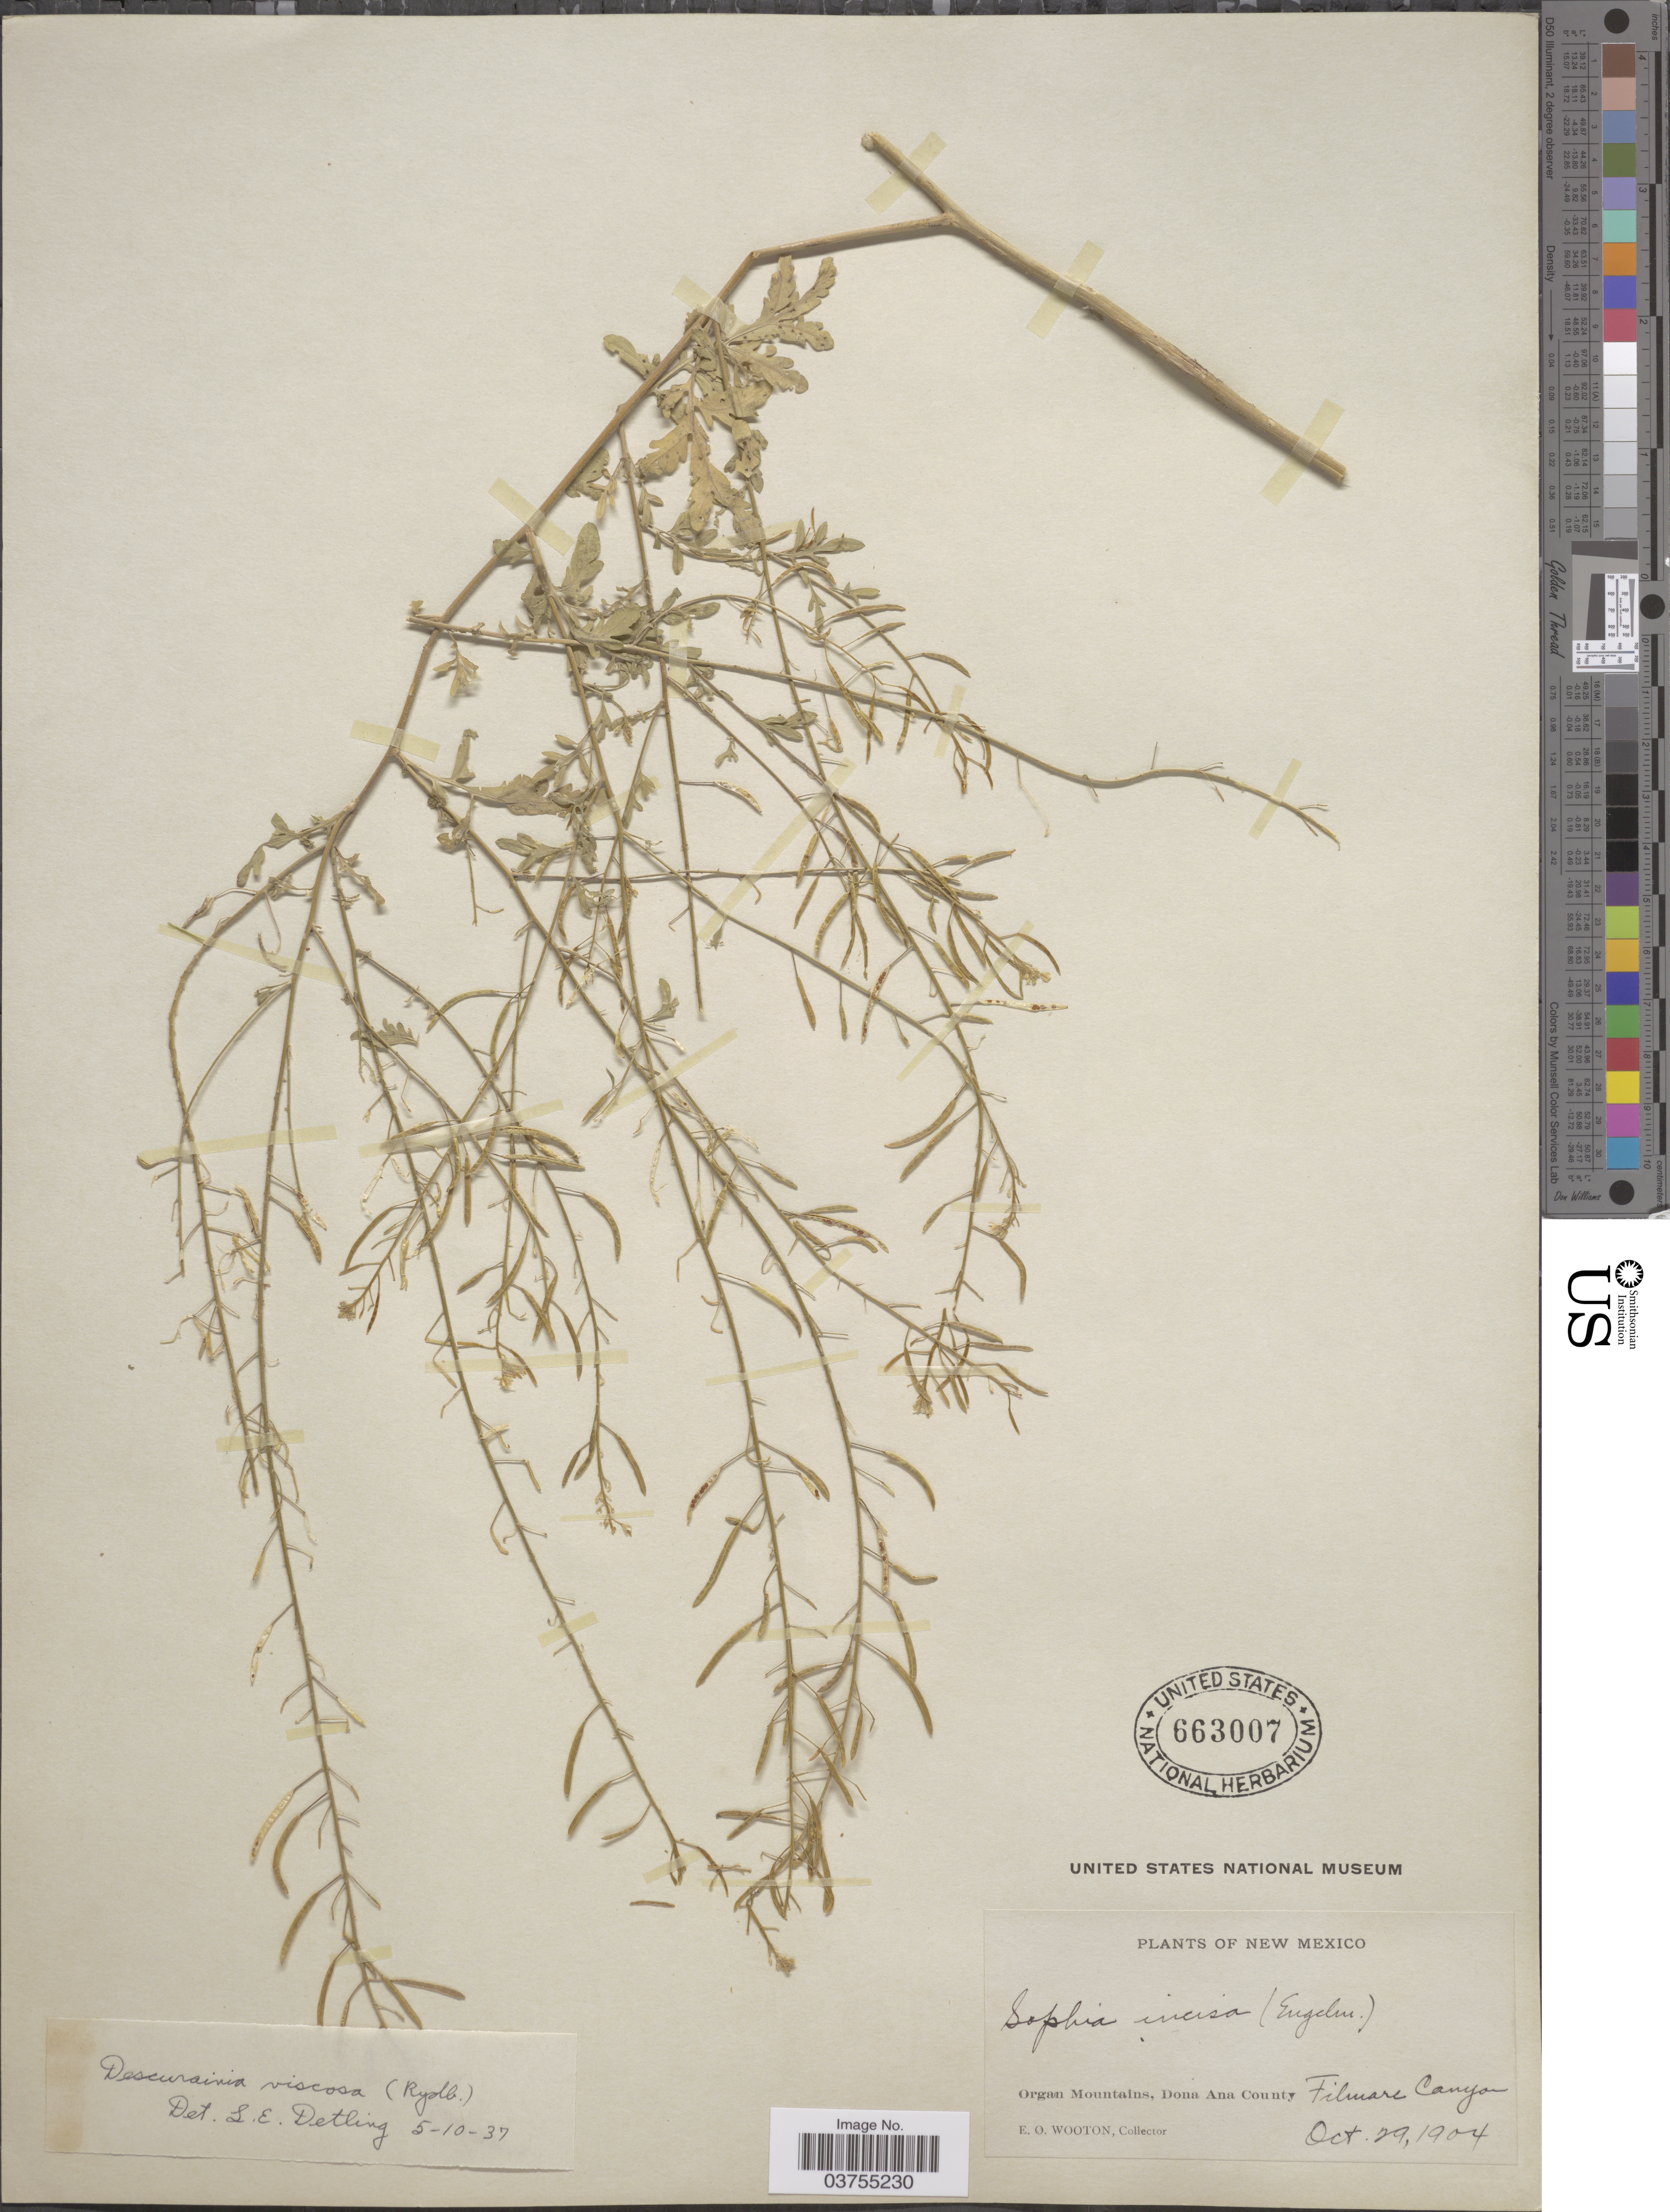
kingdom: Plantae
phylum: Tracheophyta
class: Magnoliopsida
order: Brassicales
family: Brassicaceae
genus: Descurainia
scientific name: Descurainia richardsonii subsp. viscosa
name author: (Rydb.) Detling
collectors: E. O. Wooton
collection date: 1904-10-29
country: United States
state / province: New Mexico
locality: Organ Mountains, Dona Ana County, Filmore Canyon.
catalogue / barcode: US 663007